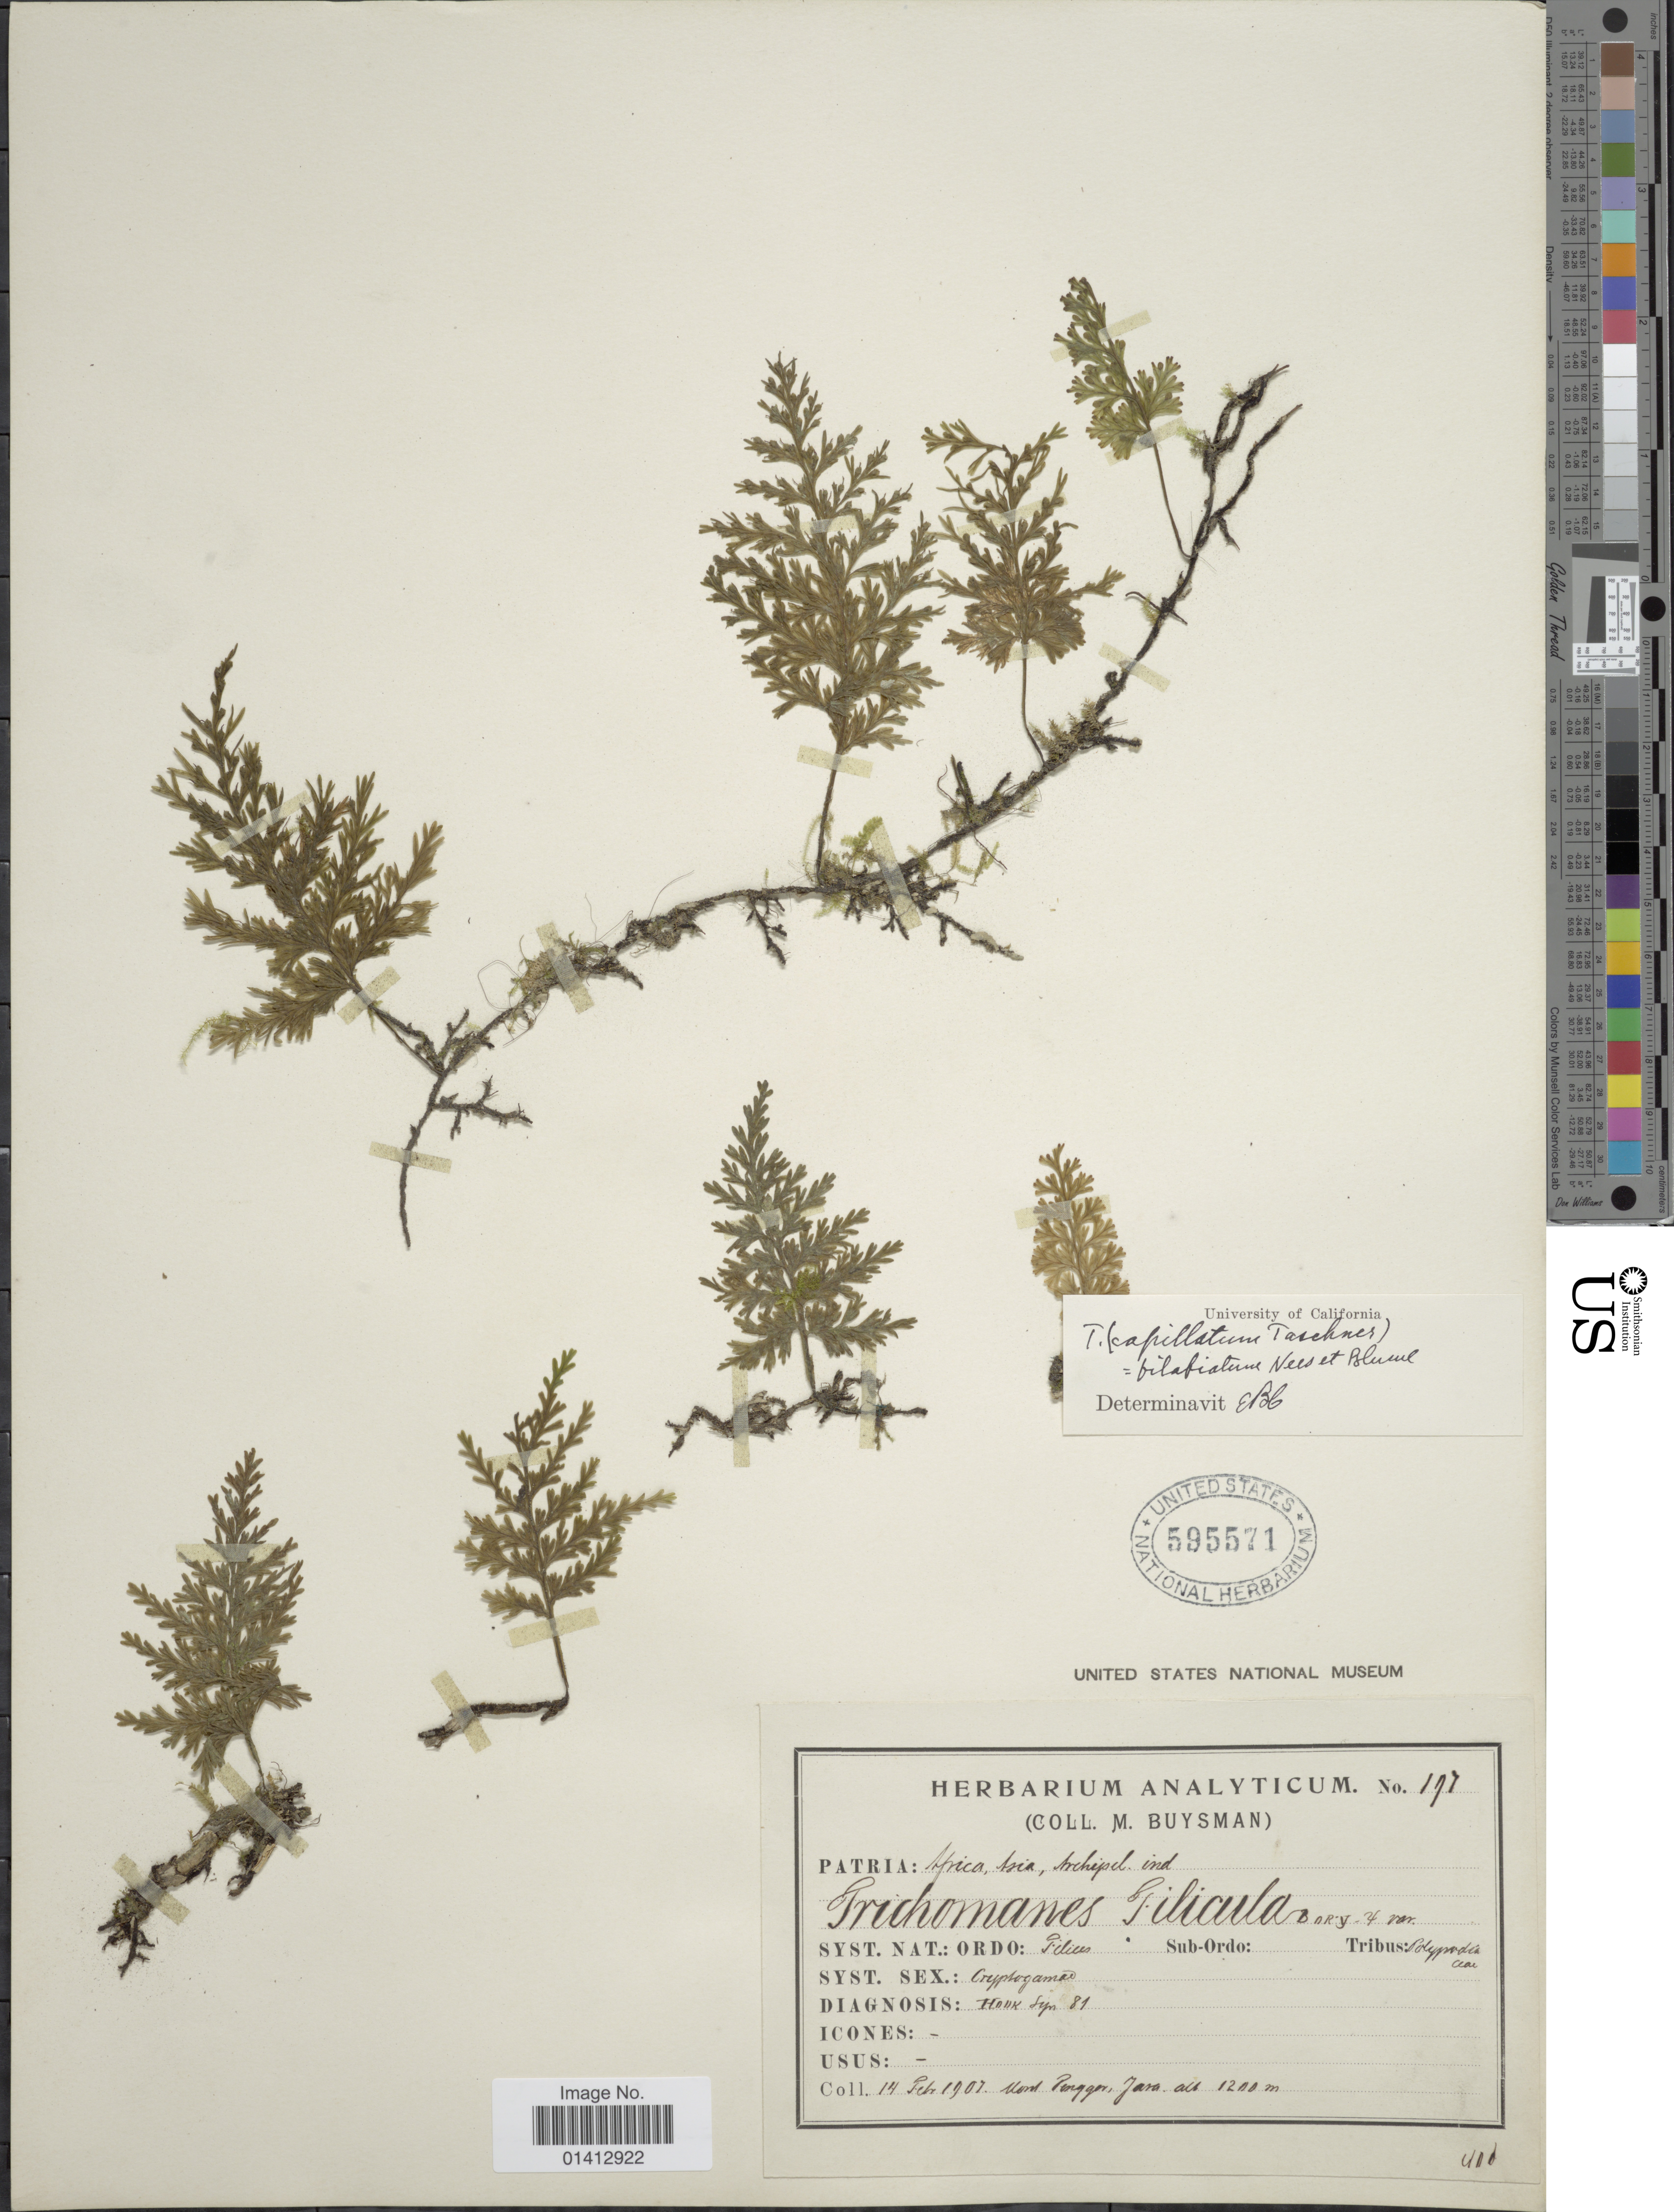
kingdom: Plantae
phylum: Tracheophyta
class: Polypodiopsida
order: Hymenophyllales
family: Hymenophyllaceae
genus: Crepidomanes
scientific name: Crepidomanes bilabiatum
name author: (Nees ex Blume) Copel.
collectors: M. Buysman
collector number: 197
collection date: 1907-02-14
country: Indonesia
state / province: Java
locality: Mont Pengger [interpreted]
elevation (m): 1200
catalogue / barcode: US 595571